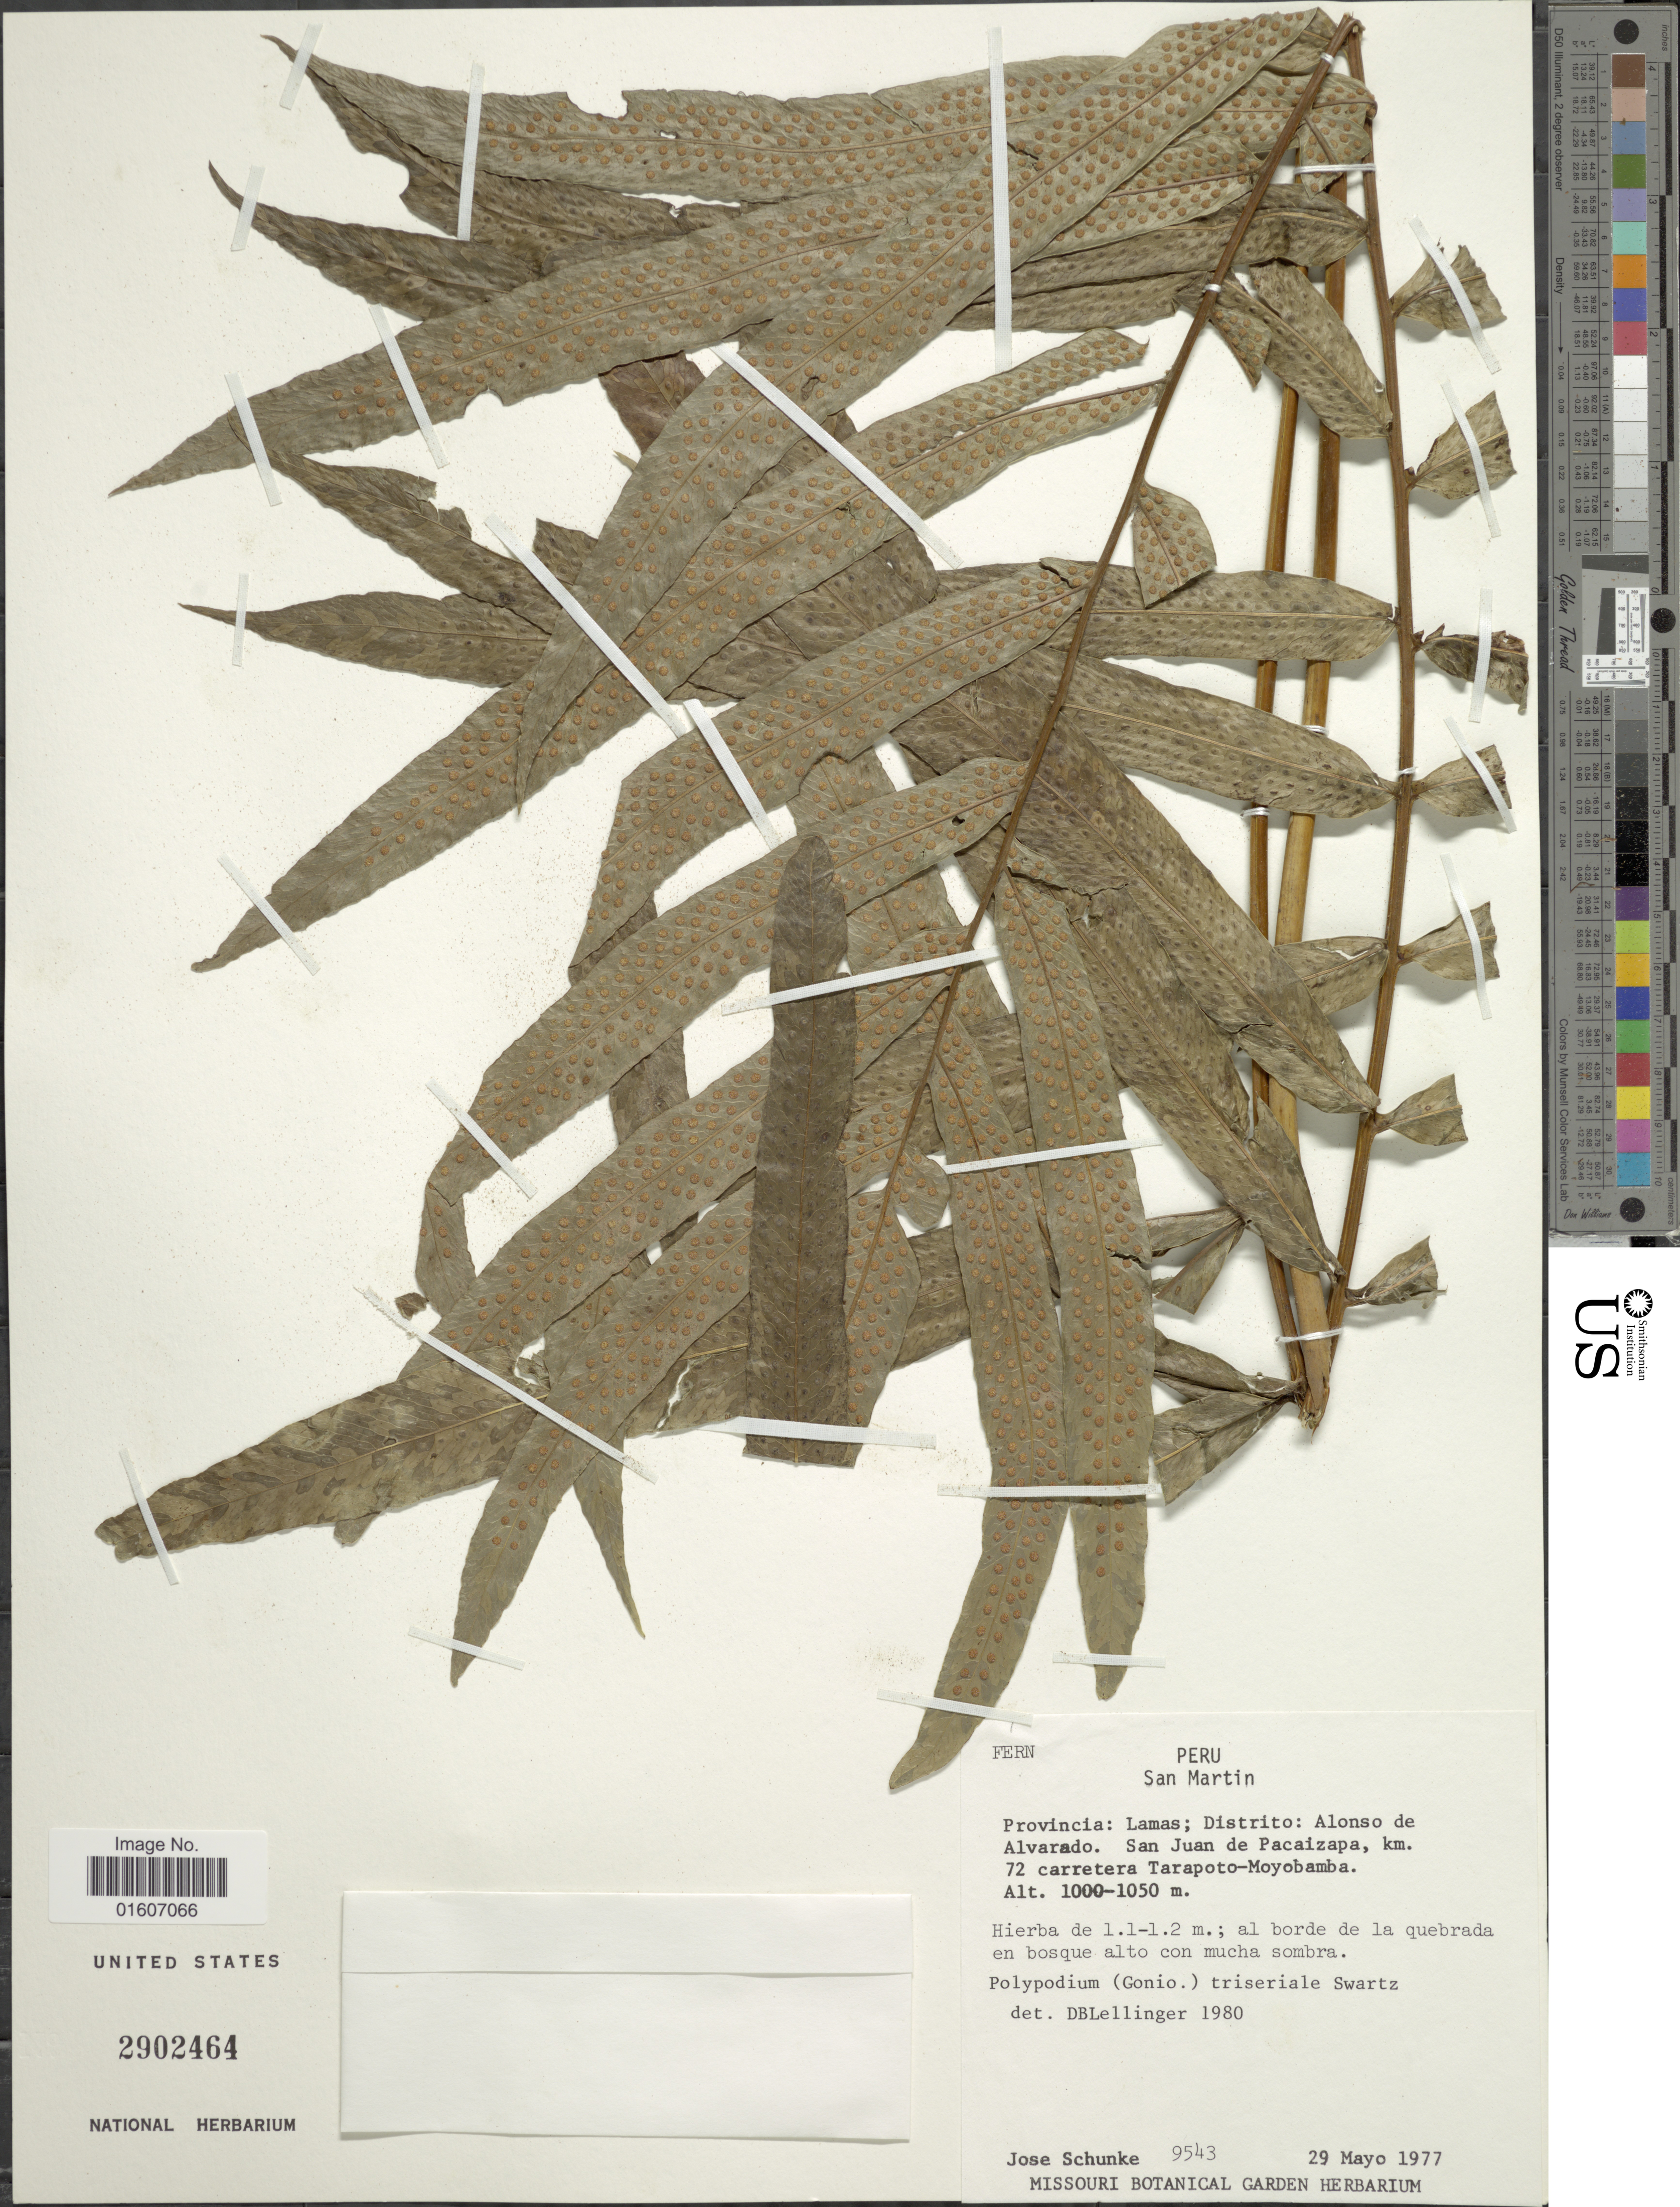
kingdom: Plantae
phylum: Tracheophyta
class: Polypodiopsida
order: Polypodiales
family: Polypodiaceae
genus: Serpocaulon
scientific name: Serpocaulon triseriale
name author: (Sw.) A.R. Sm.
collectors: J. M. Schunke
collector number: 9543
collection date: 1977-05-29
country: Peru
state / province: San Martín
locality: Provincia: Lamas; Distrito: Alonso de Alvarado. San Juan de Pacaizapa, km. 72 carretera Tarapoto-Moyobamba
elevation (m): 1000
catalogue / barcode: US 2902464